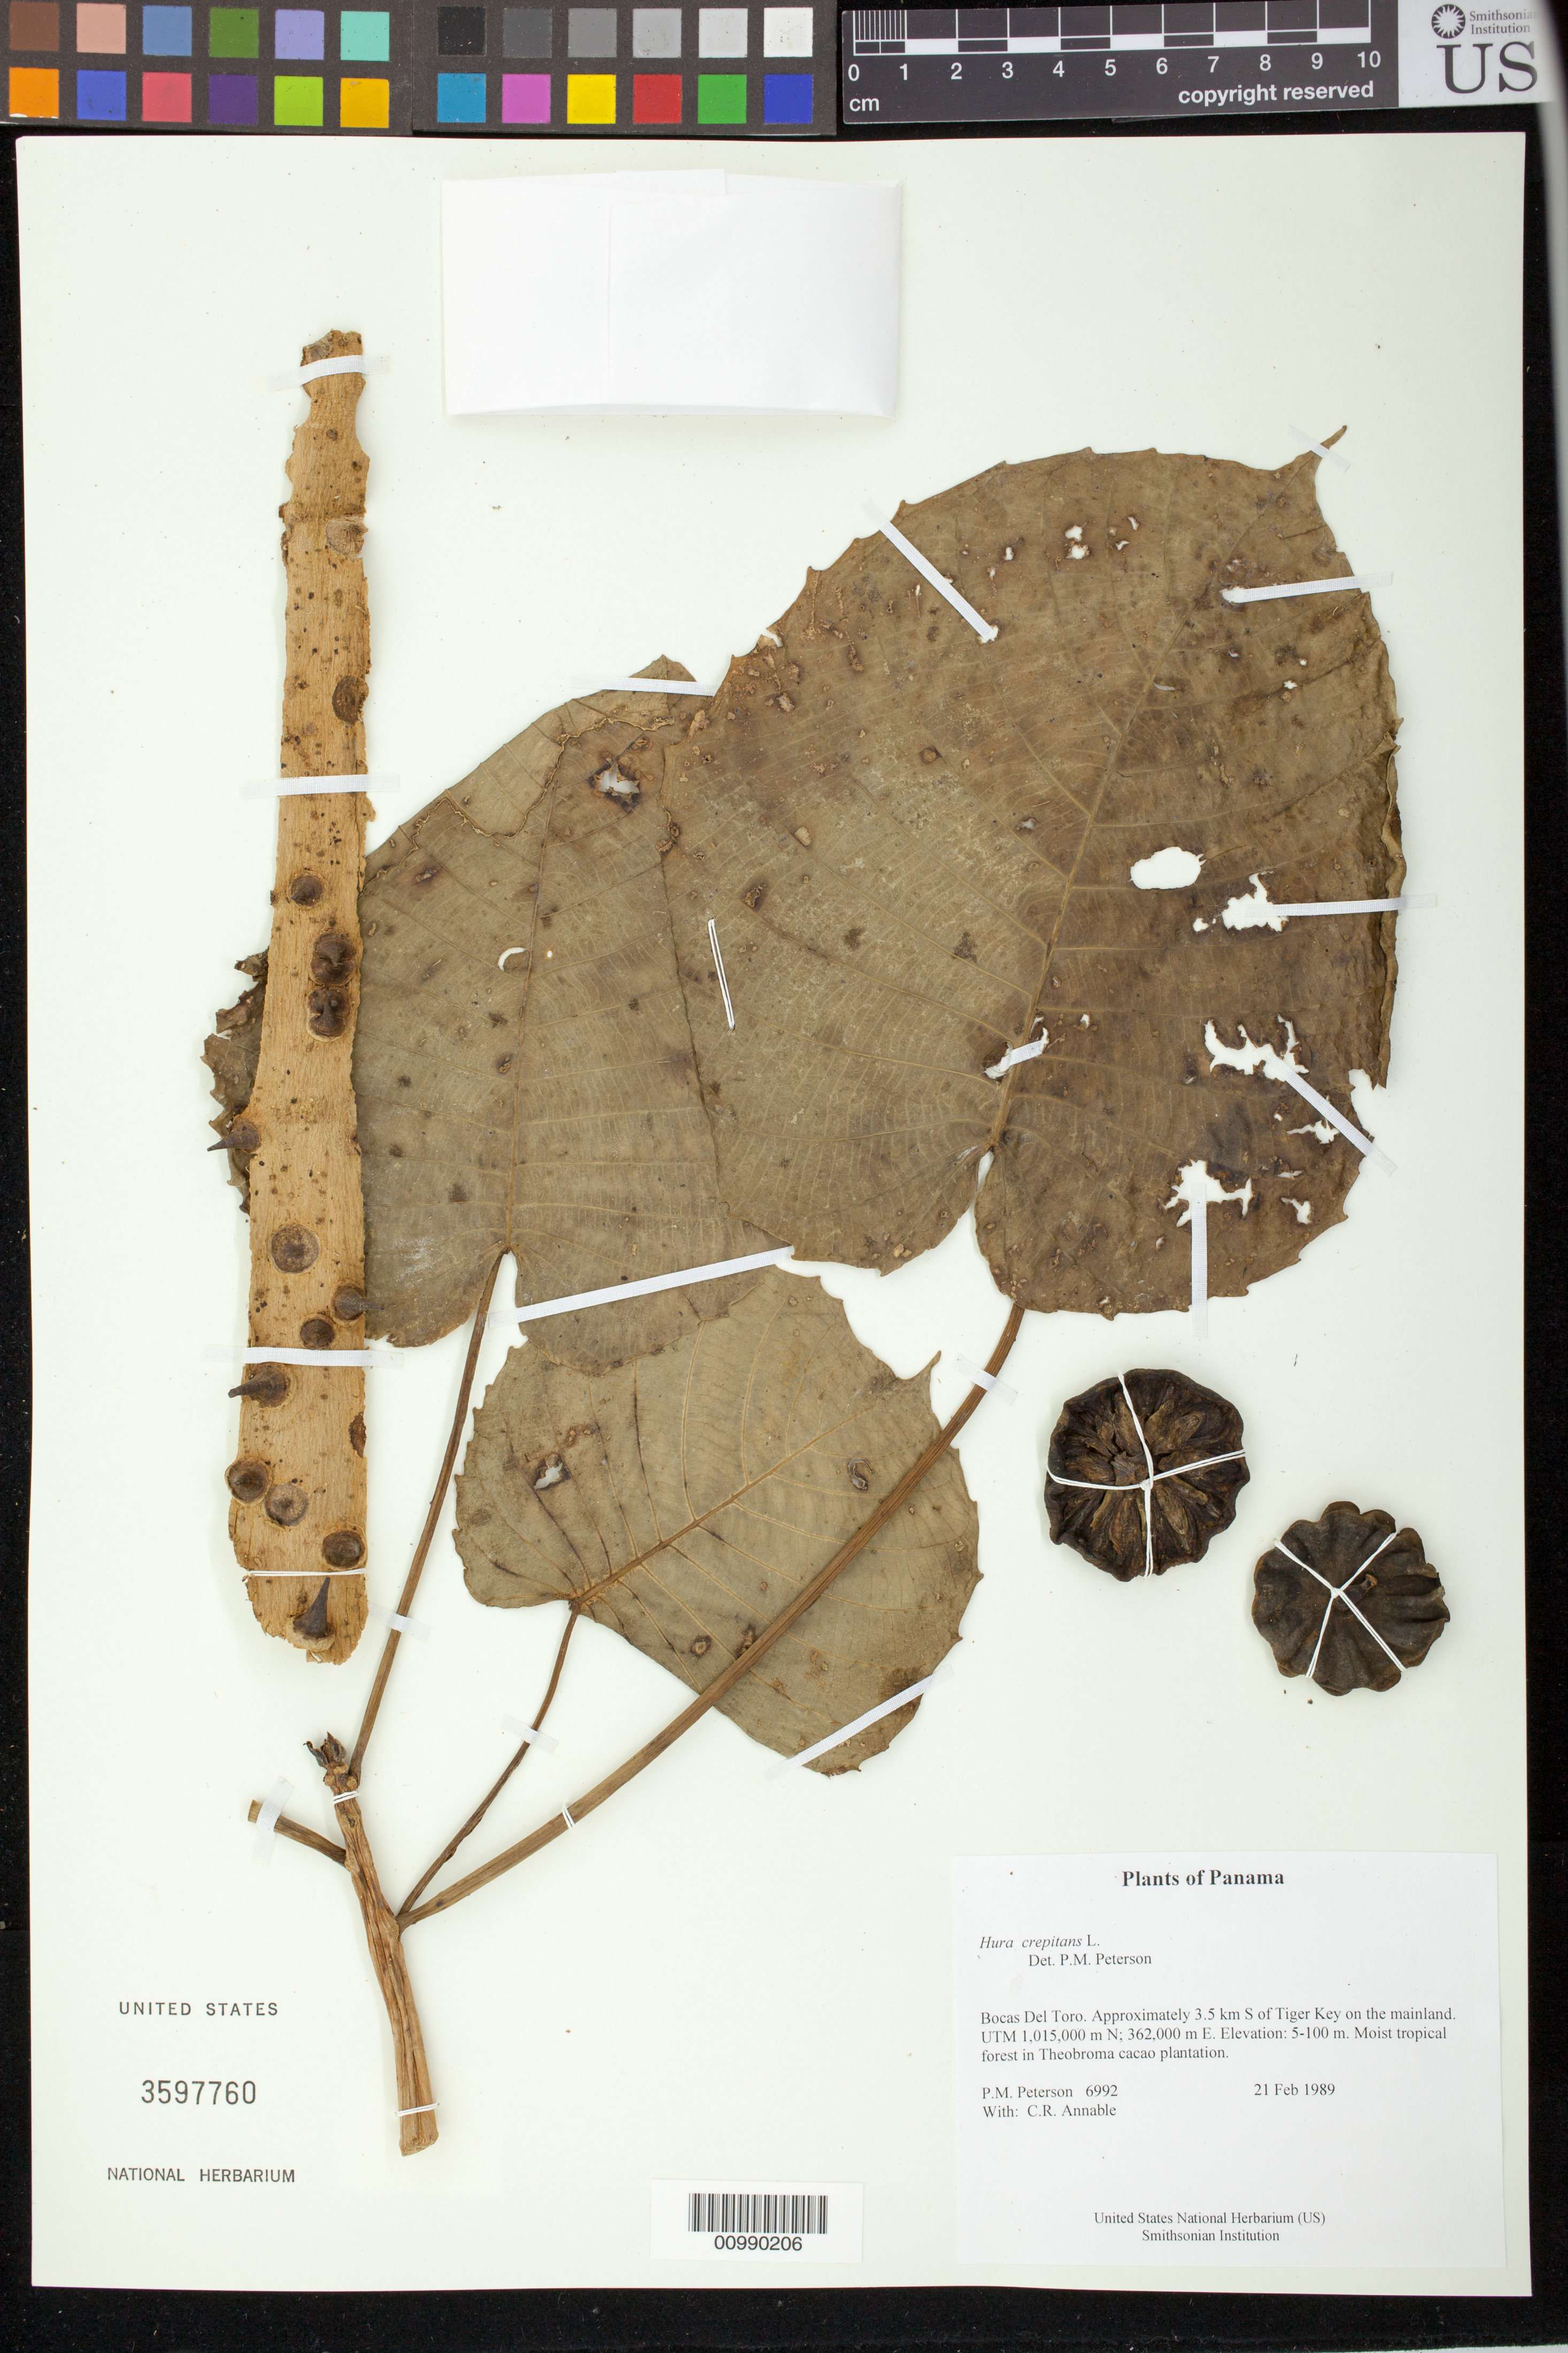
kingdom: Plantae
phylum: Tracheophyta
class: Magnoliopsida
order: Malpighiales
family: Euphorbiaceae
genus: Hura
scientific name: Hura crepitans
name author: L.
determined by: Peterson, Paul M., (BOT), Smithsonian Institution - National Museum of Natural History (UNITED STATES)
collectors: P. M. Peterson & C. R. Annable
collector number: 06992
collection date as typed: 21 Feb 1989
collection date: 1989-02-21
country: Panama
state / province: Bocas del Toro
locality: Approximately 3.5 km S of Tiger Key on the mainland. UTM 1,015,000 m N; 362,000 m E.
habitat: Moist tropical forest in Theobroma cacao plantation.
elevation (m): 5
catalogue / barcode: US 3597760